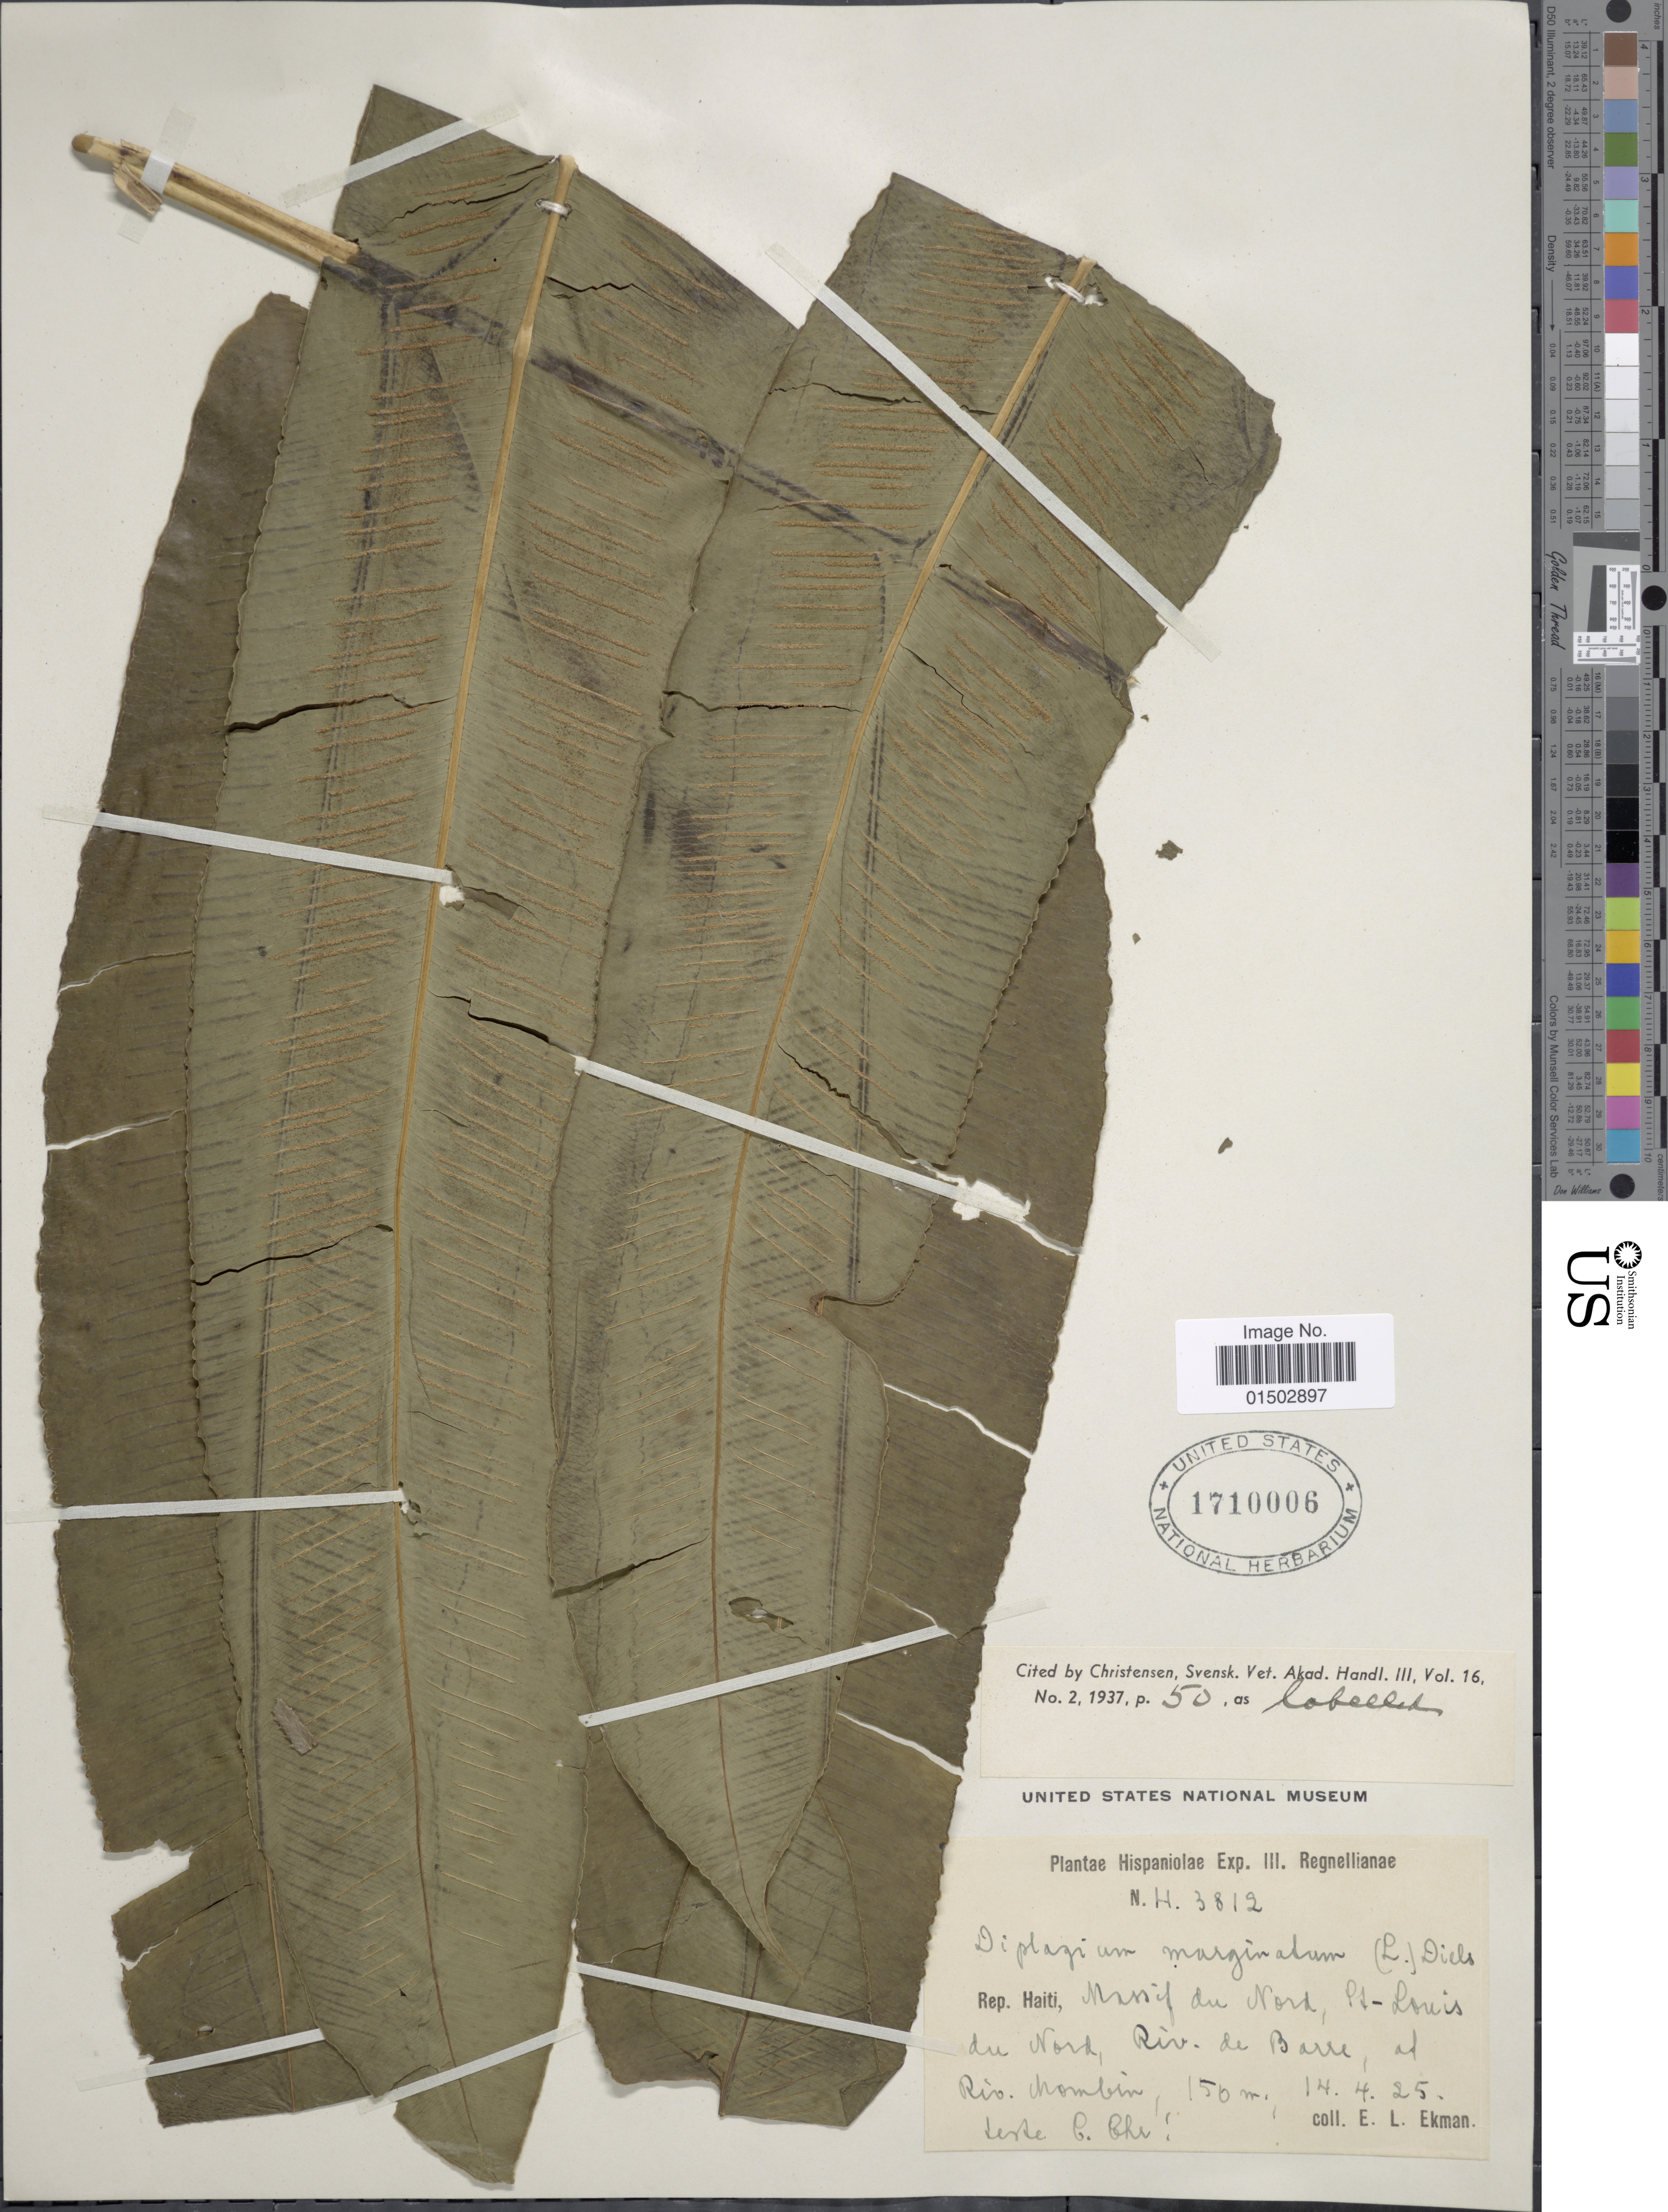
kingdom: Plantae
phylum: Tracheophyta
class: Polypodiopsida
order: Polypodiales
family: Hemidictyaceae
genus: Hemidictyum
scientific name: Hemidictyum marginatum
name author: (L.) C. Presl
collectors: E. L. Ekman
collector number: H3812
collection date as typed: Transcribed d/m/y: 14/4/25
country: Haiti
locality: Rep Haiti, Massif du Nord, St. Louis du Nord, Riv. de Barre, at Riv. Mombin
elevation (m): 150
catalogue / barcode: US 1710006